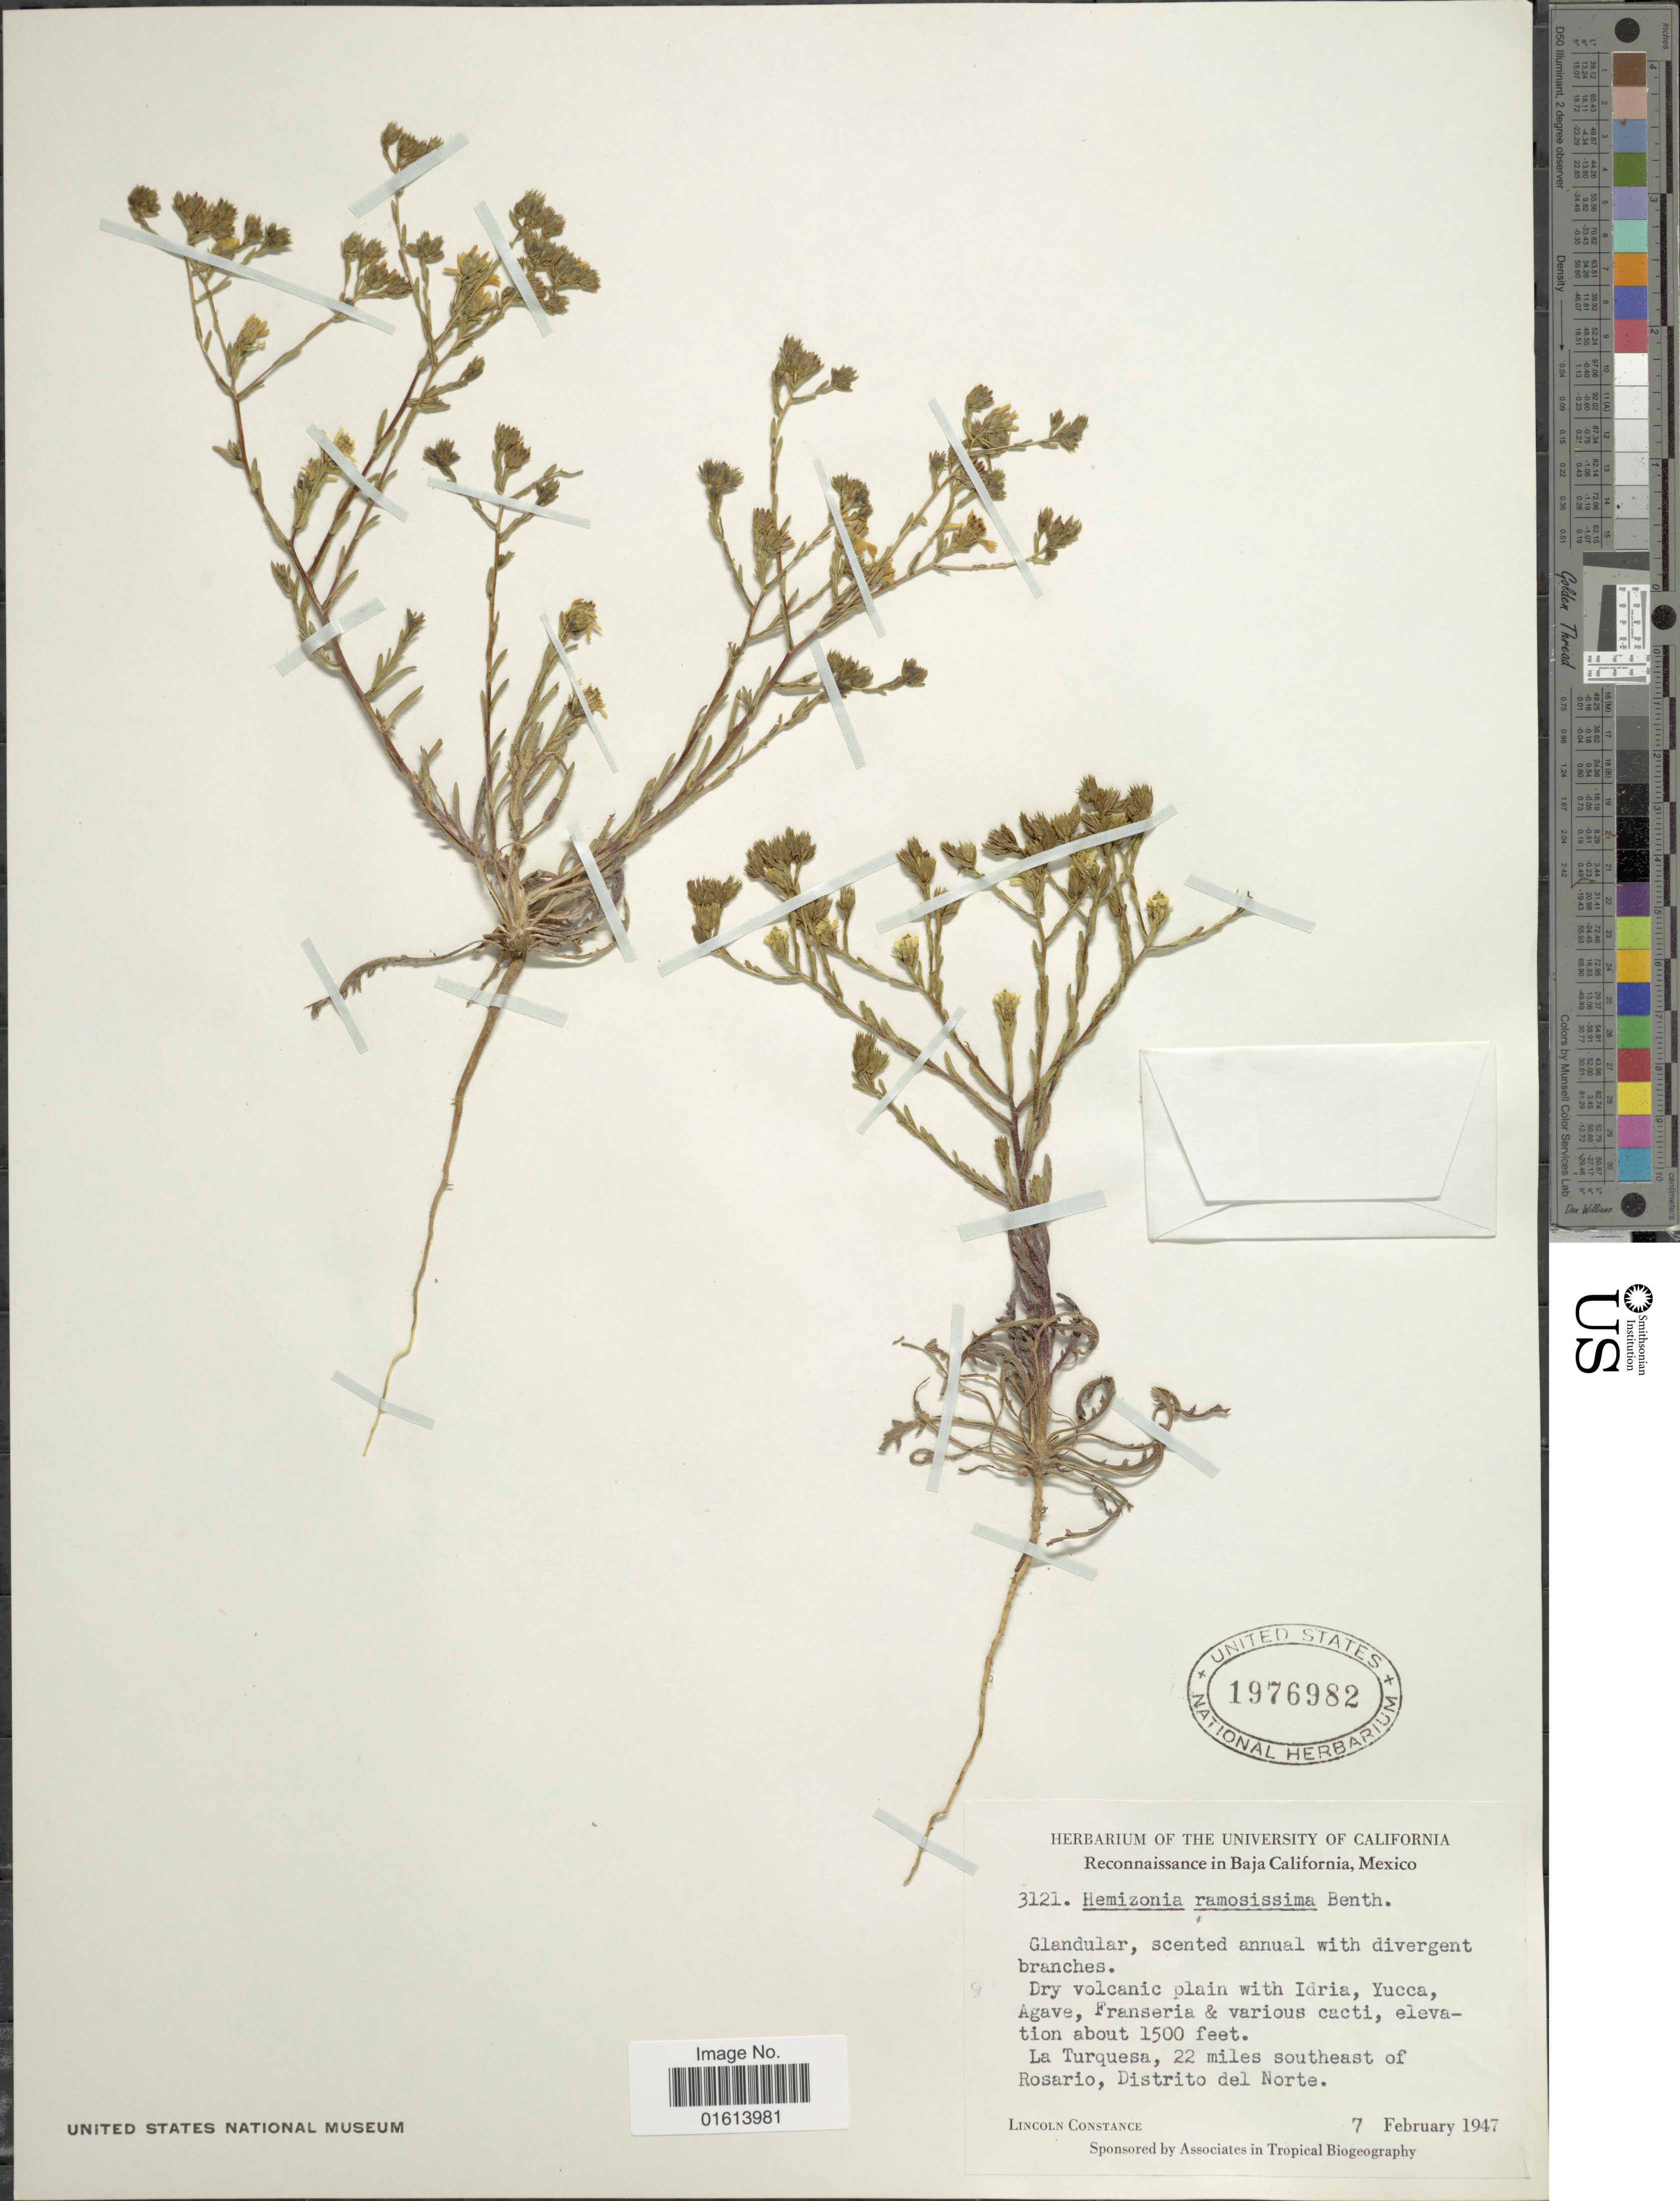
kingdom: Plantae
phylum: Tracheophyta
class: Magnoliopsida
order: Asterales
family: Asteraceae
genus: Deinandra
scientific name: Deinandra fasciculata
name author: (DC.) Greene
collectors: L. Constance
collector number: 3121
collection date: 1947-02-07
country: Mexico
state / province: Baja California Norte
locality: Reconnaissance in Baja California, LA Turquesa, 22 miles southeast of Rosario, Distrito del Norte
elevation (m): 457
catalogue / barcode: US 1976982